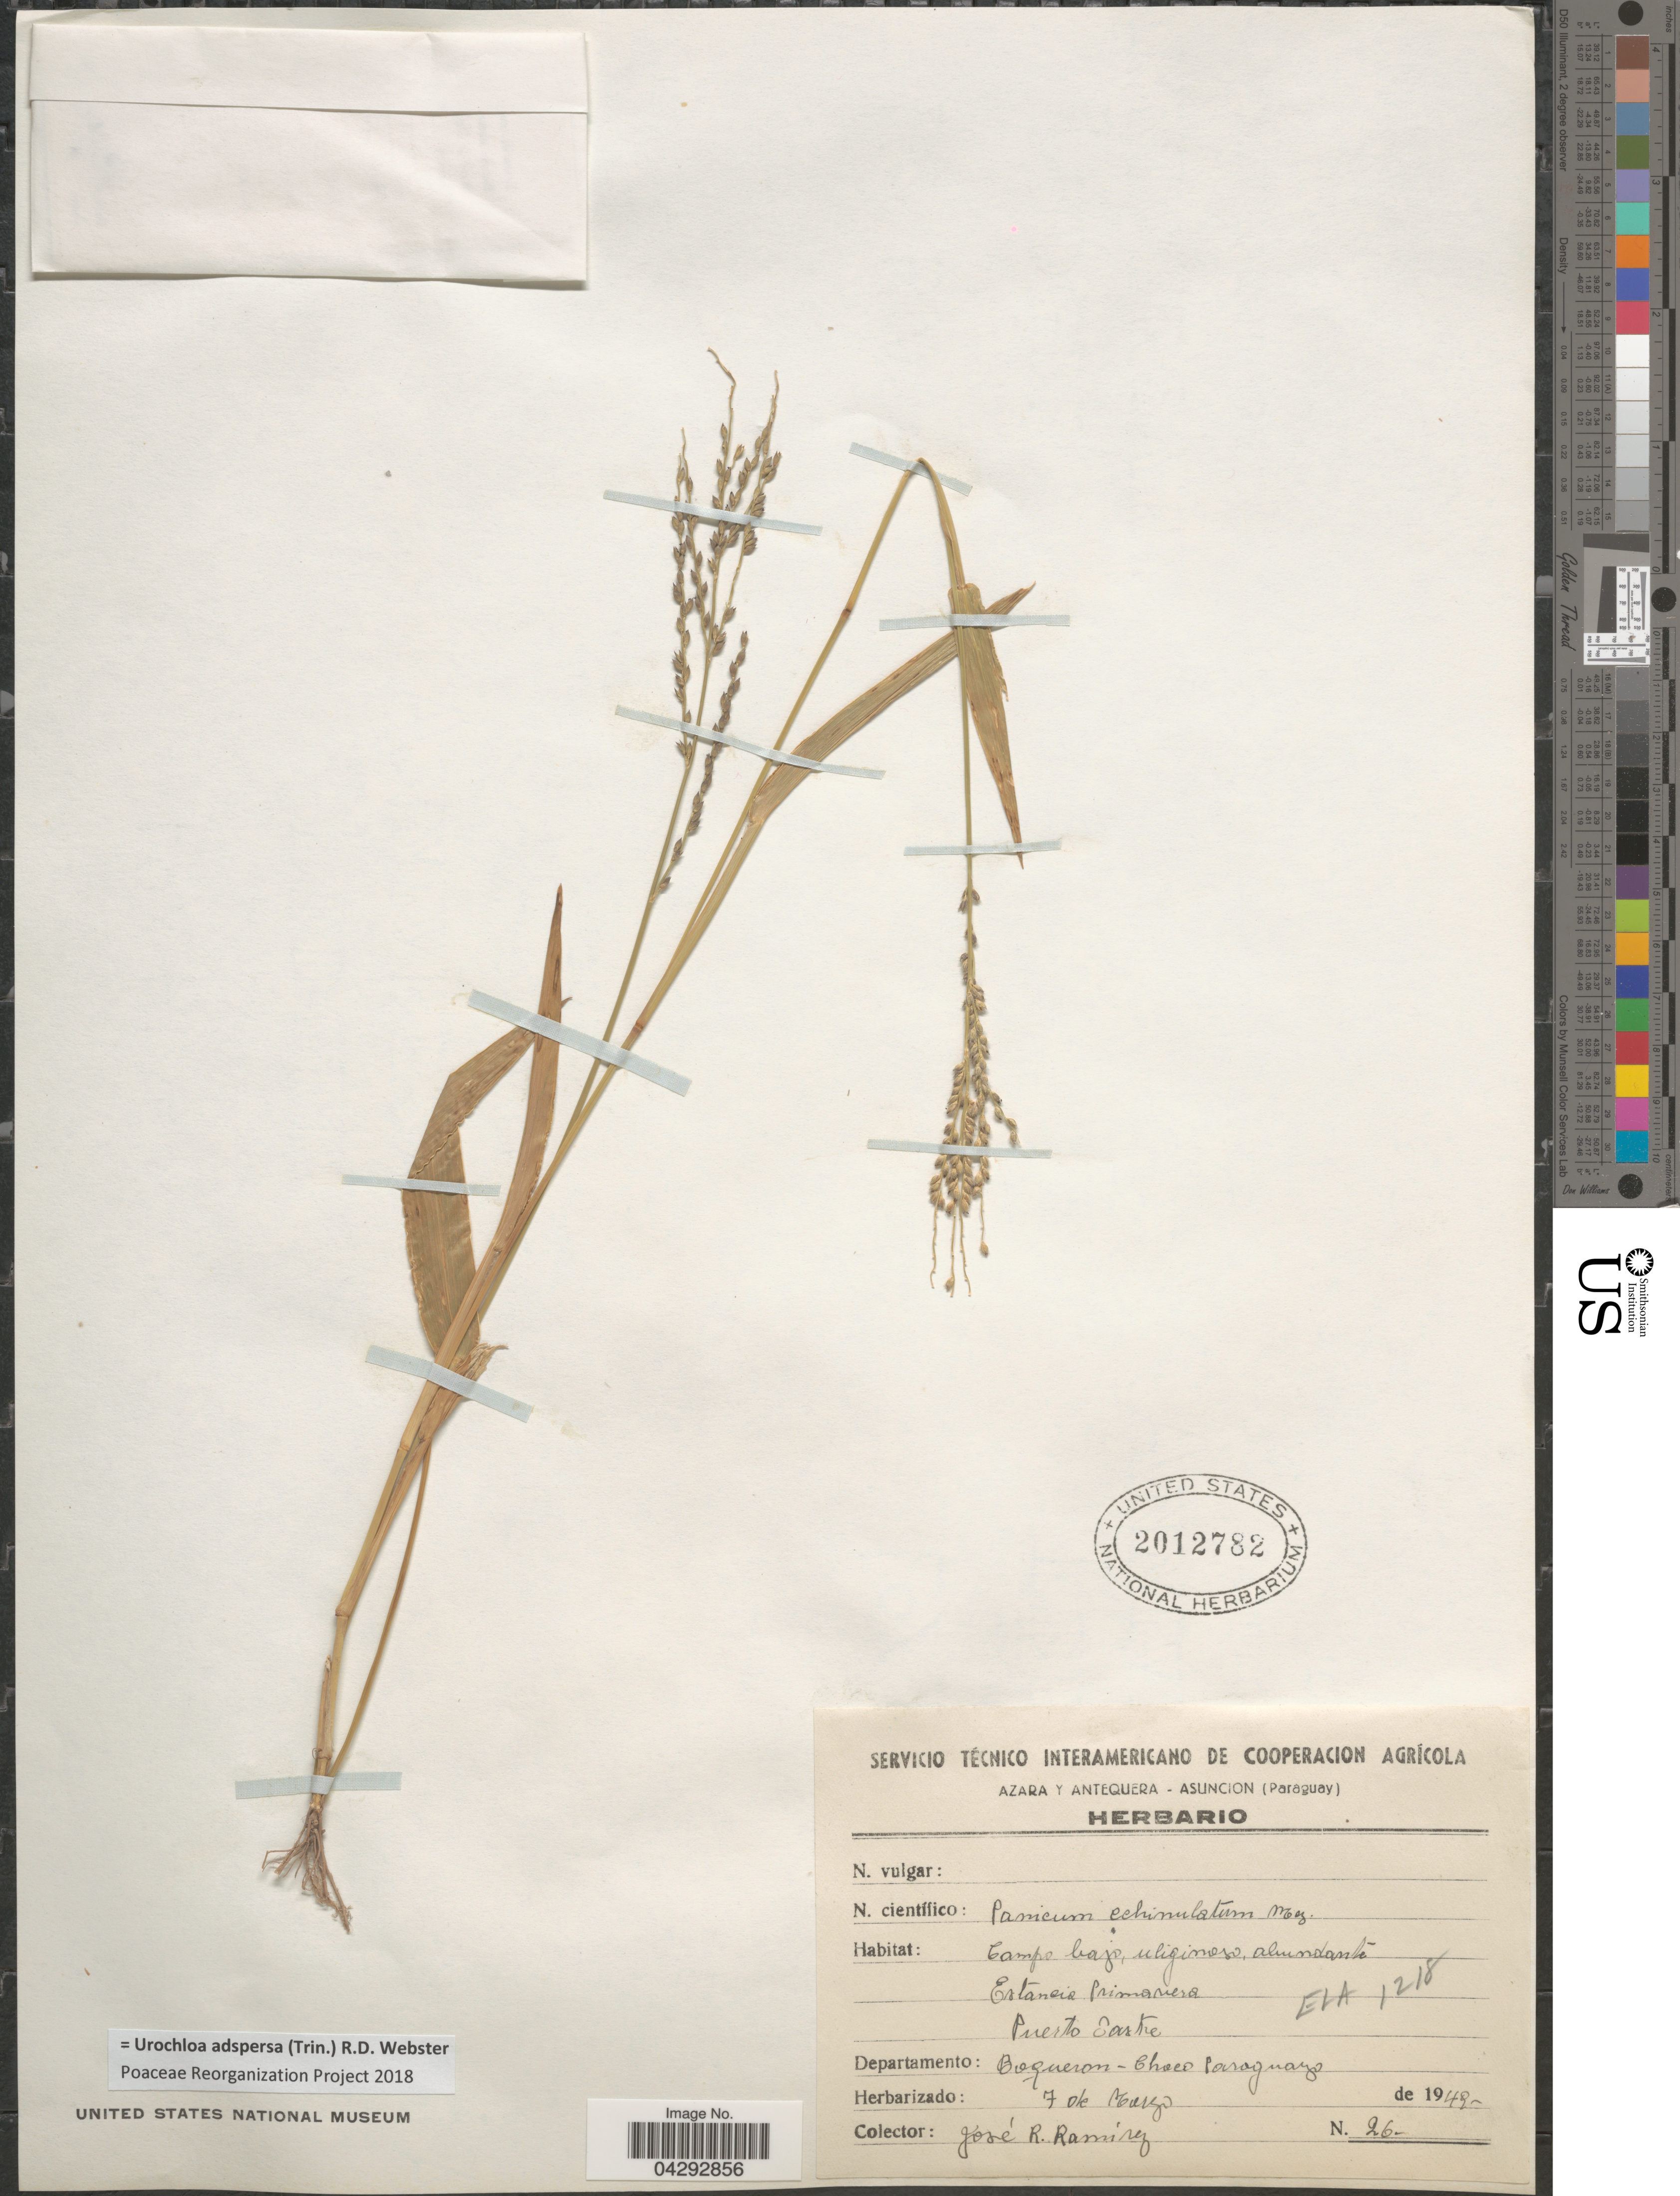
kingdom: Plantae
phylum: Tracheophyta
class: Liliopsida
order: Poales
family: Poaceae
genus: Urochloa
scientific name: Urochloa adspersa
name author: (Trin.) R.D. Webster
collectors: J. Ramírez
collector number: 26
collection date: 1949-03-07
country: Paraguay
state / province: Asuncion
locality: Campo bajo, uliginoso, abundante. Estancia Primavera. Puerto Sastre. Departamento: Boqueron-Chaco Paraguayo.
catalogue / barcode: US 2012782